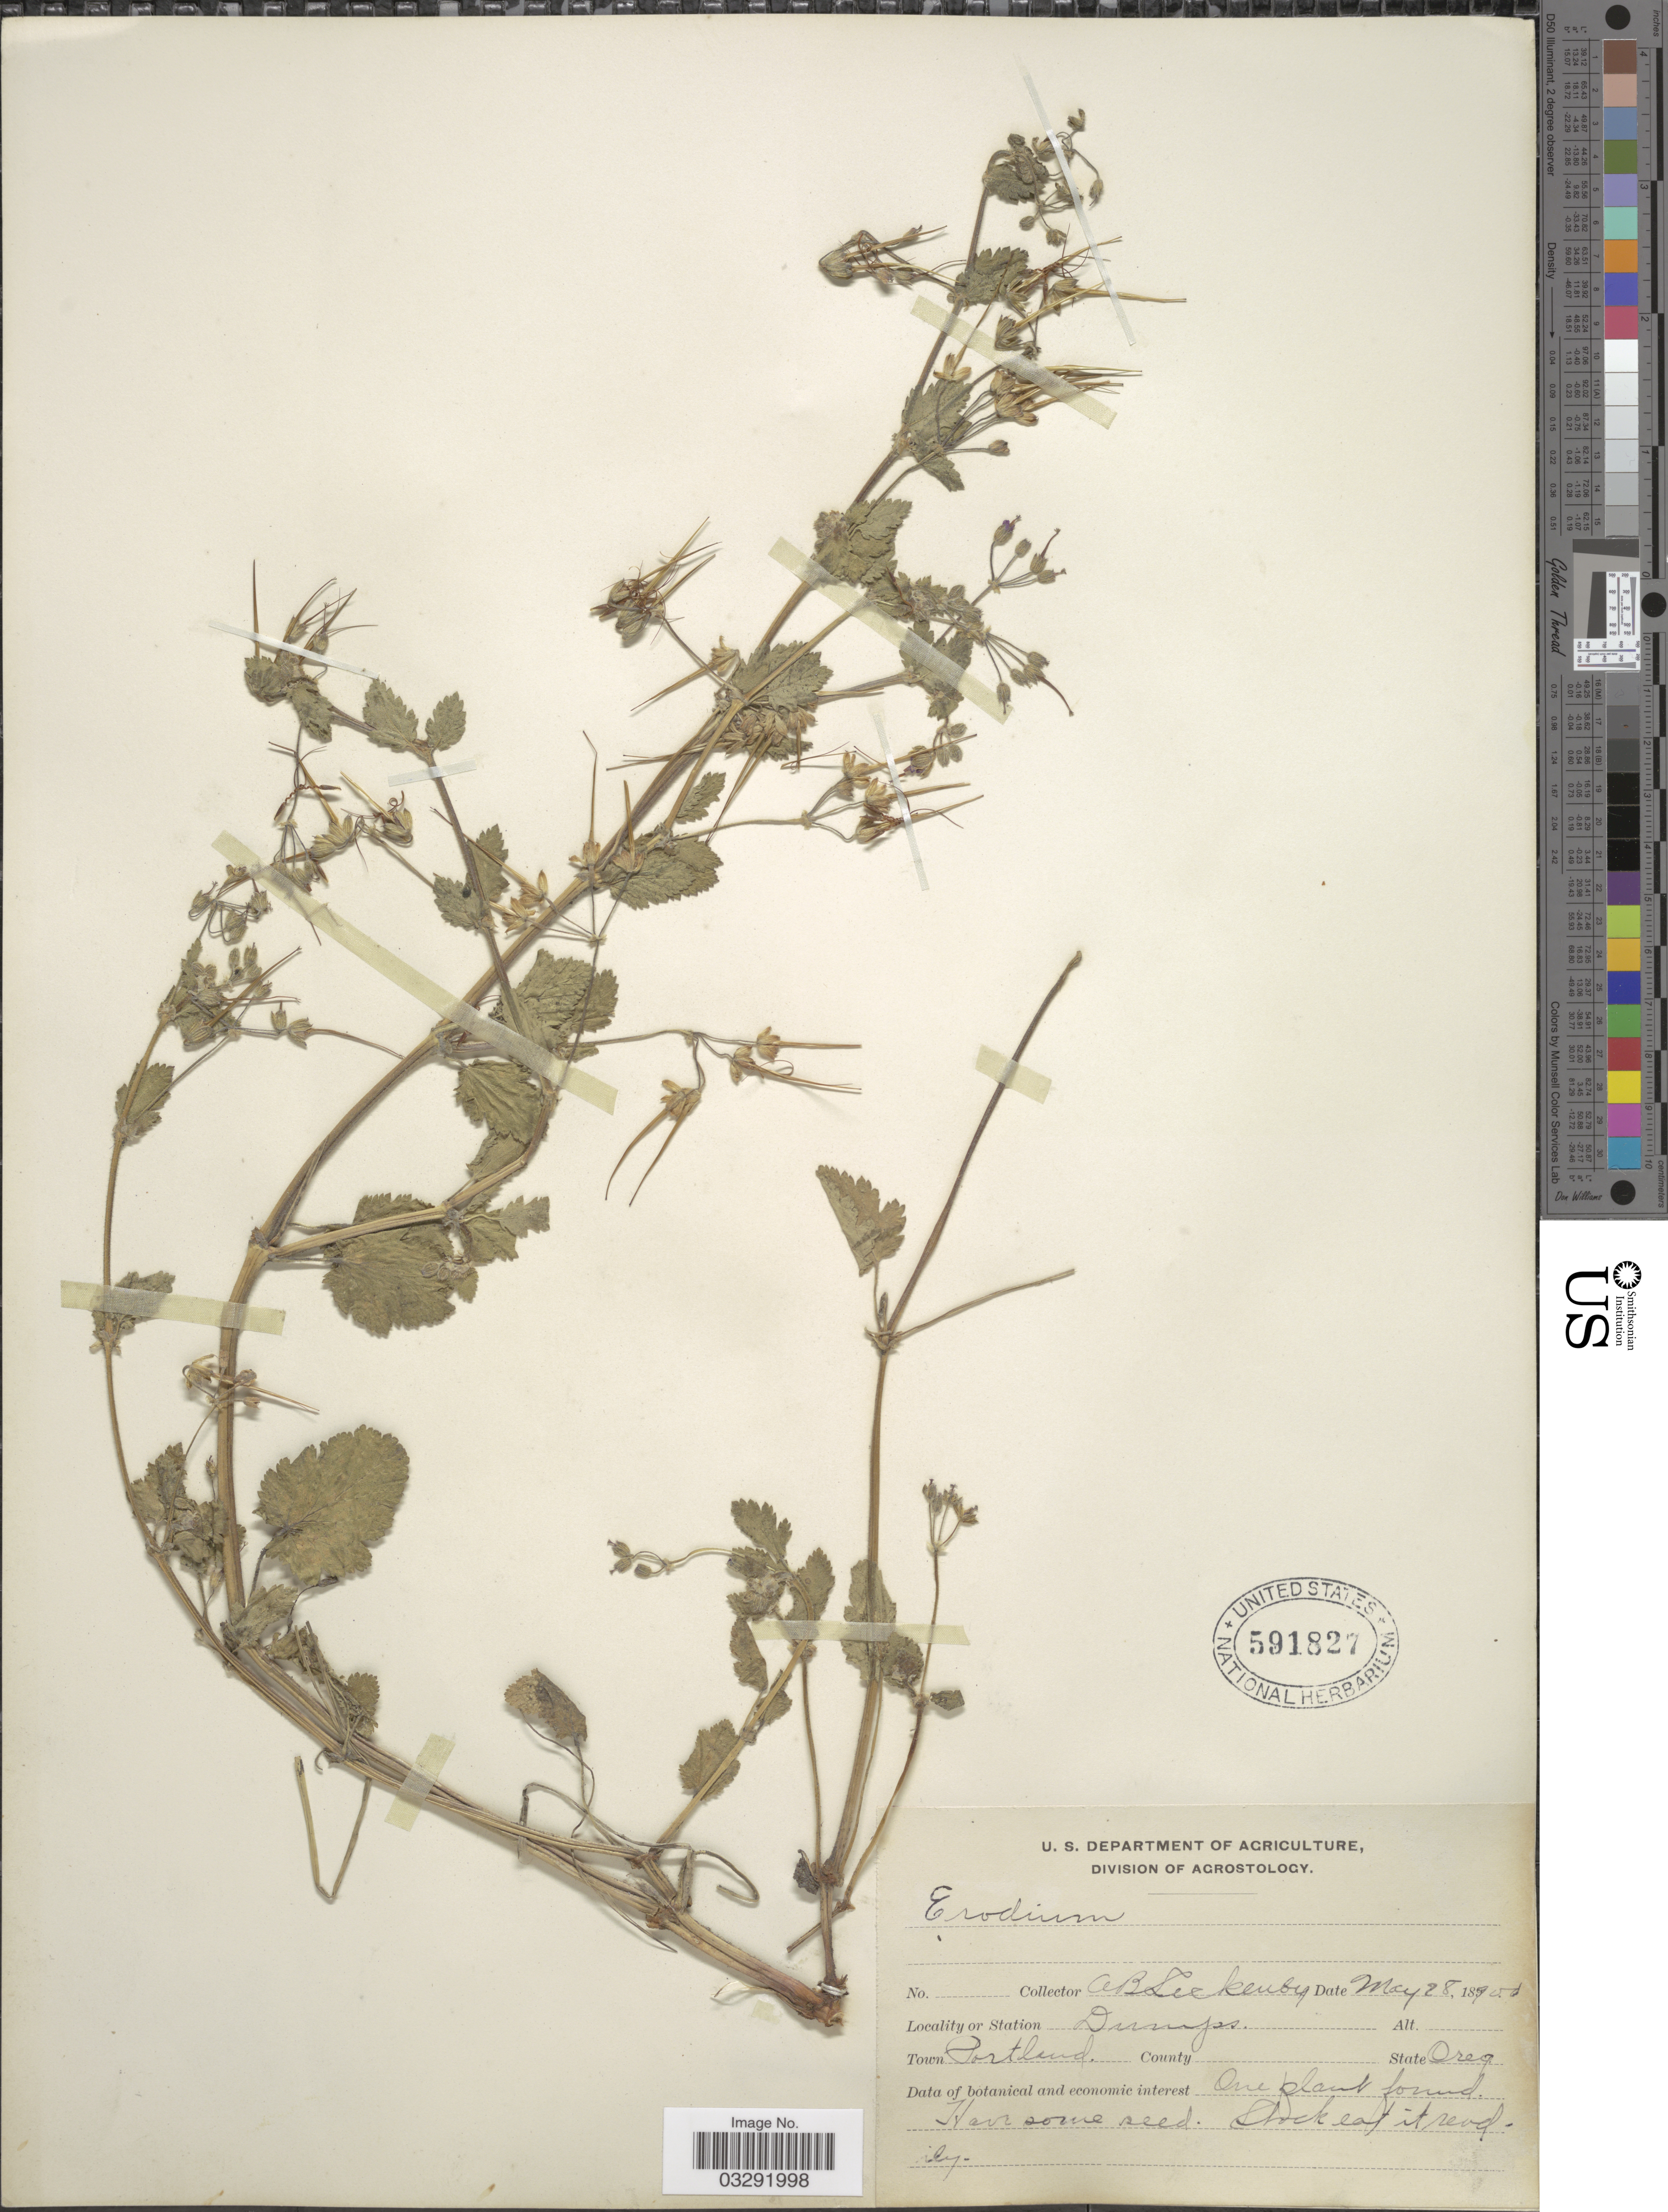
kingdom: Plantae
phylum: Tracheophyta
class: Magnoliopsida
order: Geraniales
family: Geraniaceae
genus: Erodium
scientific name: Erodium sp.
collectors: A. Leckenby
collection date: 1890-05-28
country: United States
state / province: Oregon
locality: Dumps. Town Portland.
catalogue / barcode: US 591827